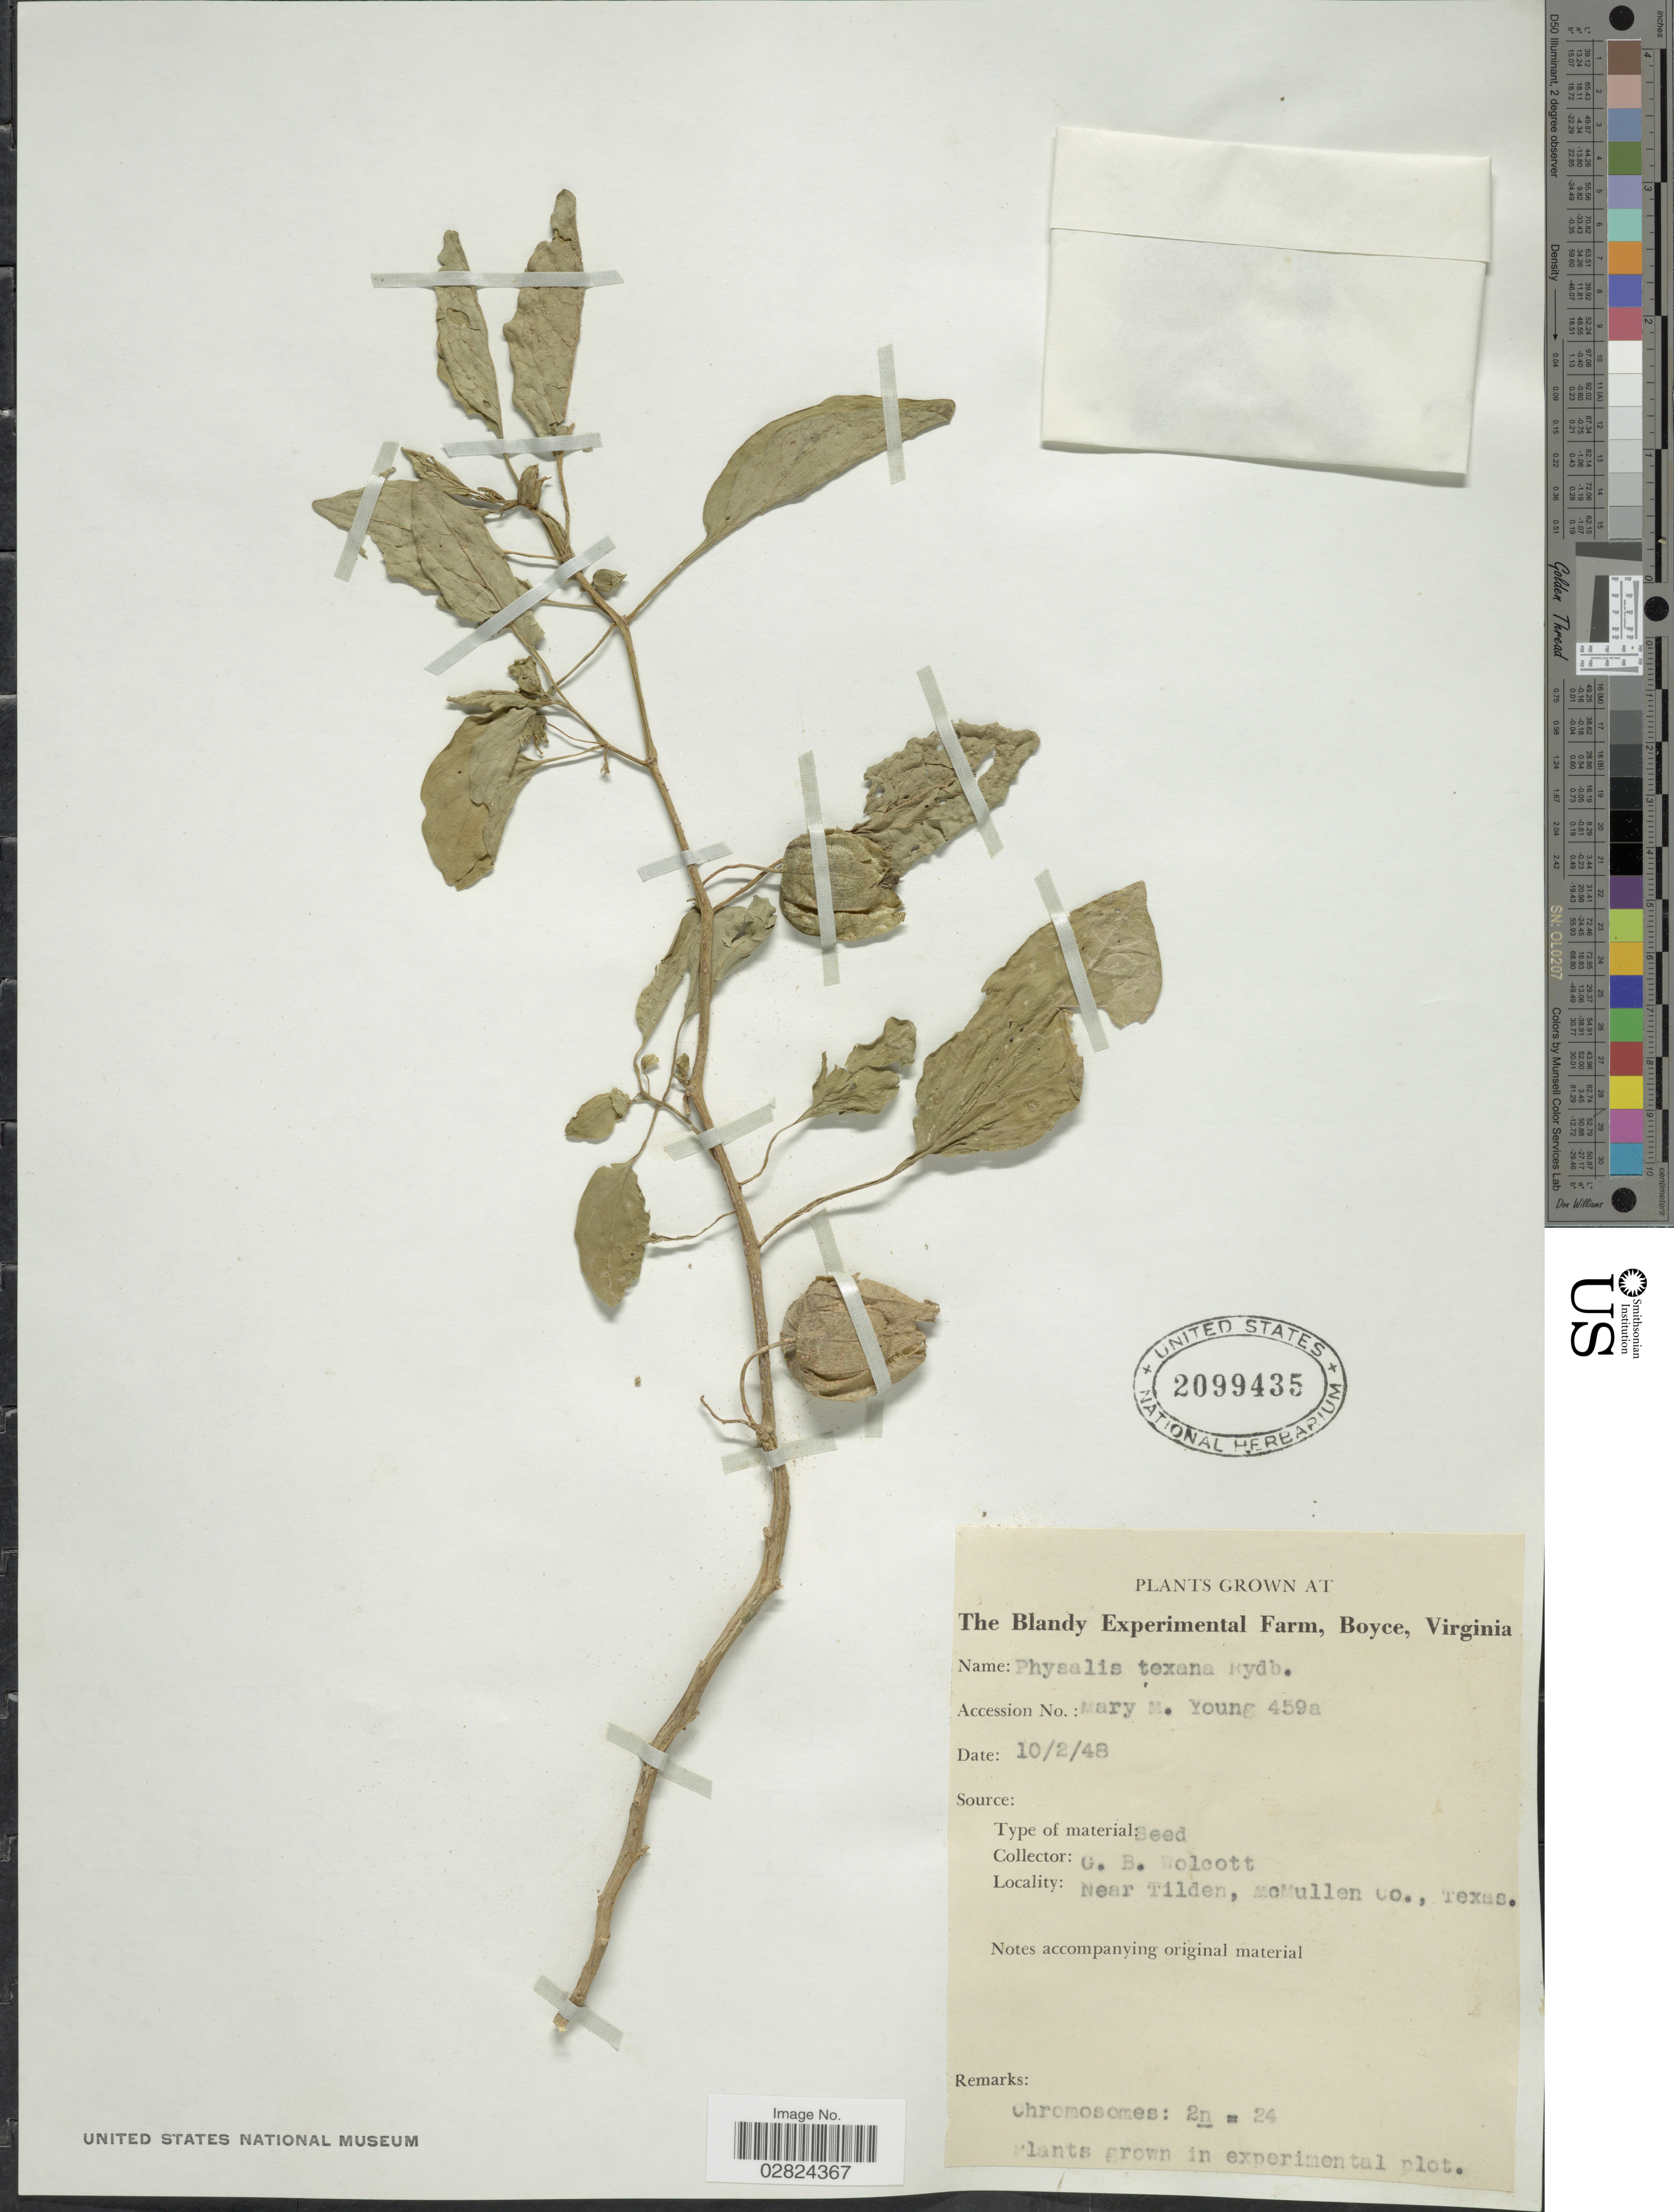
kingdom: Plantae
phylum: Tracheophyta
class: Magnoliopsida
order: Solanales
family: Solanaceae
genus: Physalis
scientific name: Physalis texana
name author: Rydb.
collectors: G. Wolcott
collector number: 459a?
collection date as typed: Transcribed d/m/y: 2/10/48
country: United States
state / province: Virginia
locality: The Blandy Experimental Farm, Boyce.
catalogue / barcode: US 2099435